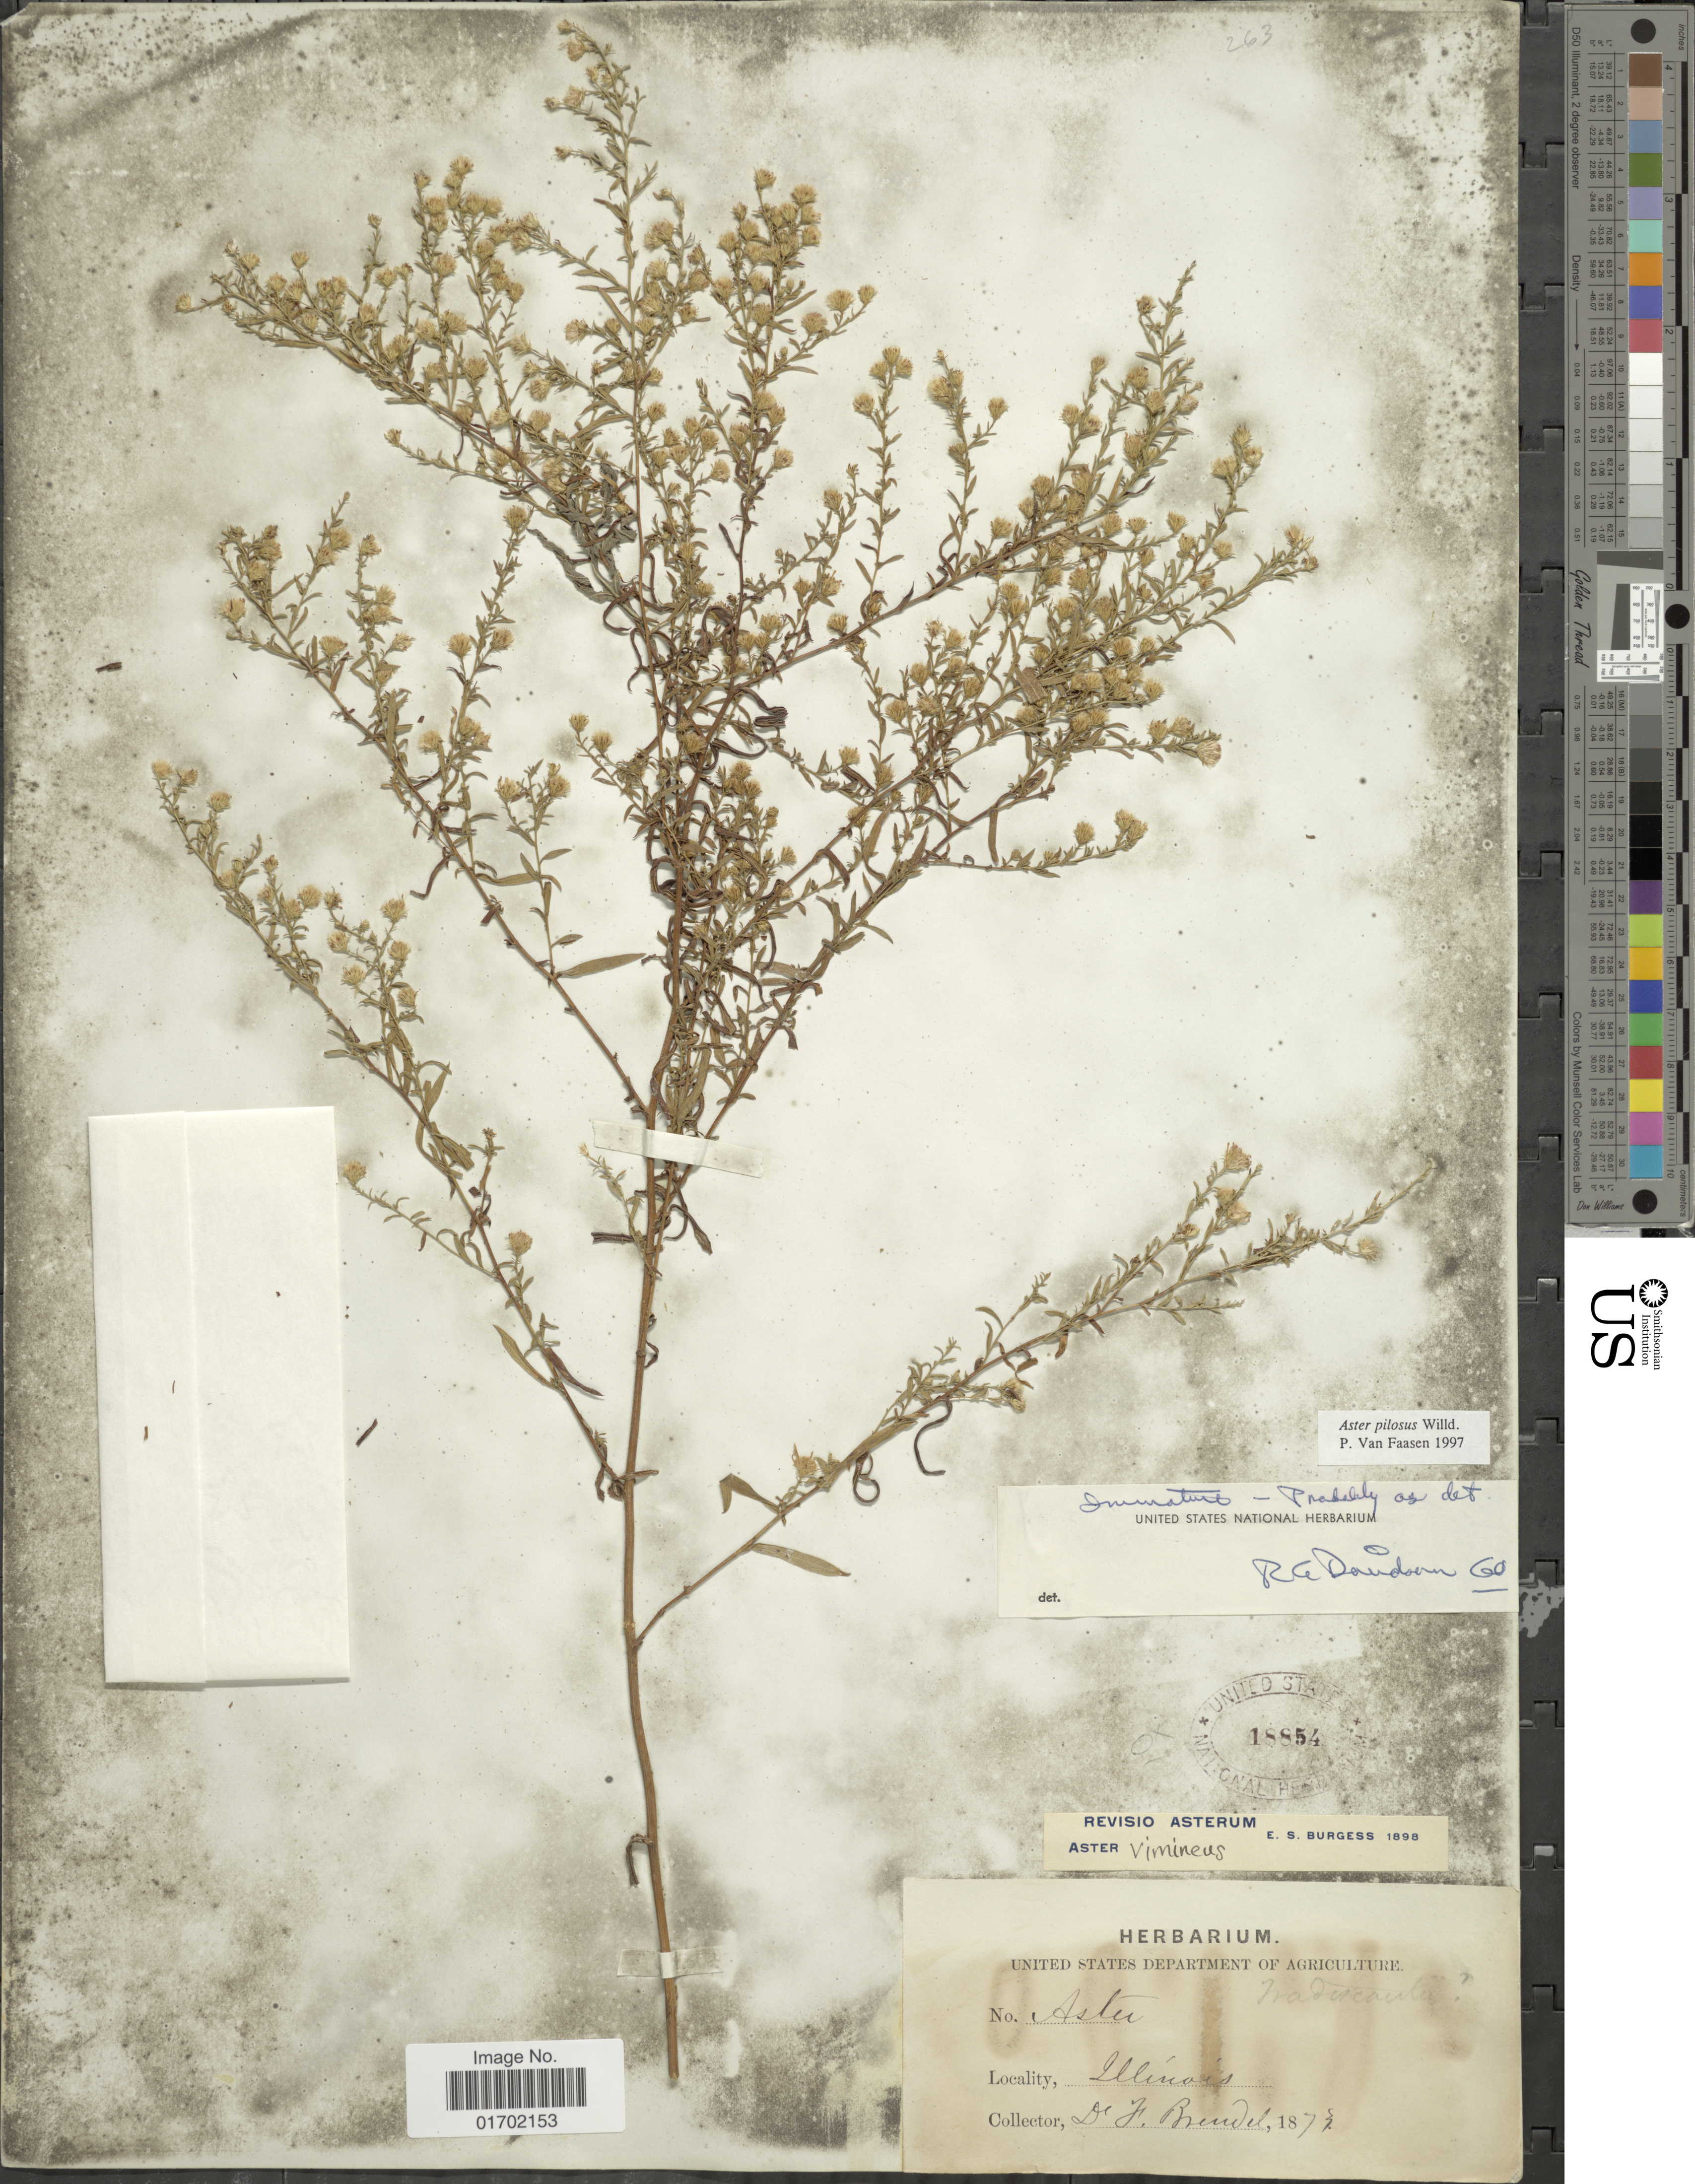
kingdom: Plantae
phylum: Tracheophyta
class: Magnoliopsida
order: Asterales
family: Asteraceae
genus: Symphyotrichum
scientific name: Symphyotrichum pilosum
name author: (Willd.) G.L. Nesom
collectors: F. Brendel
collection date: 1873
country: United States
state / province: Illinois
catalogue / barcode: US 18854